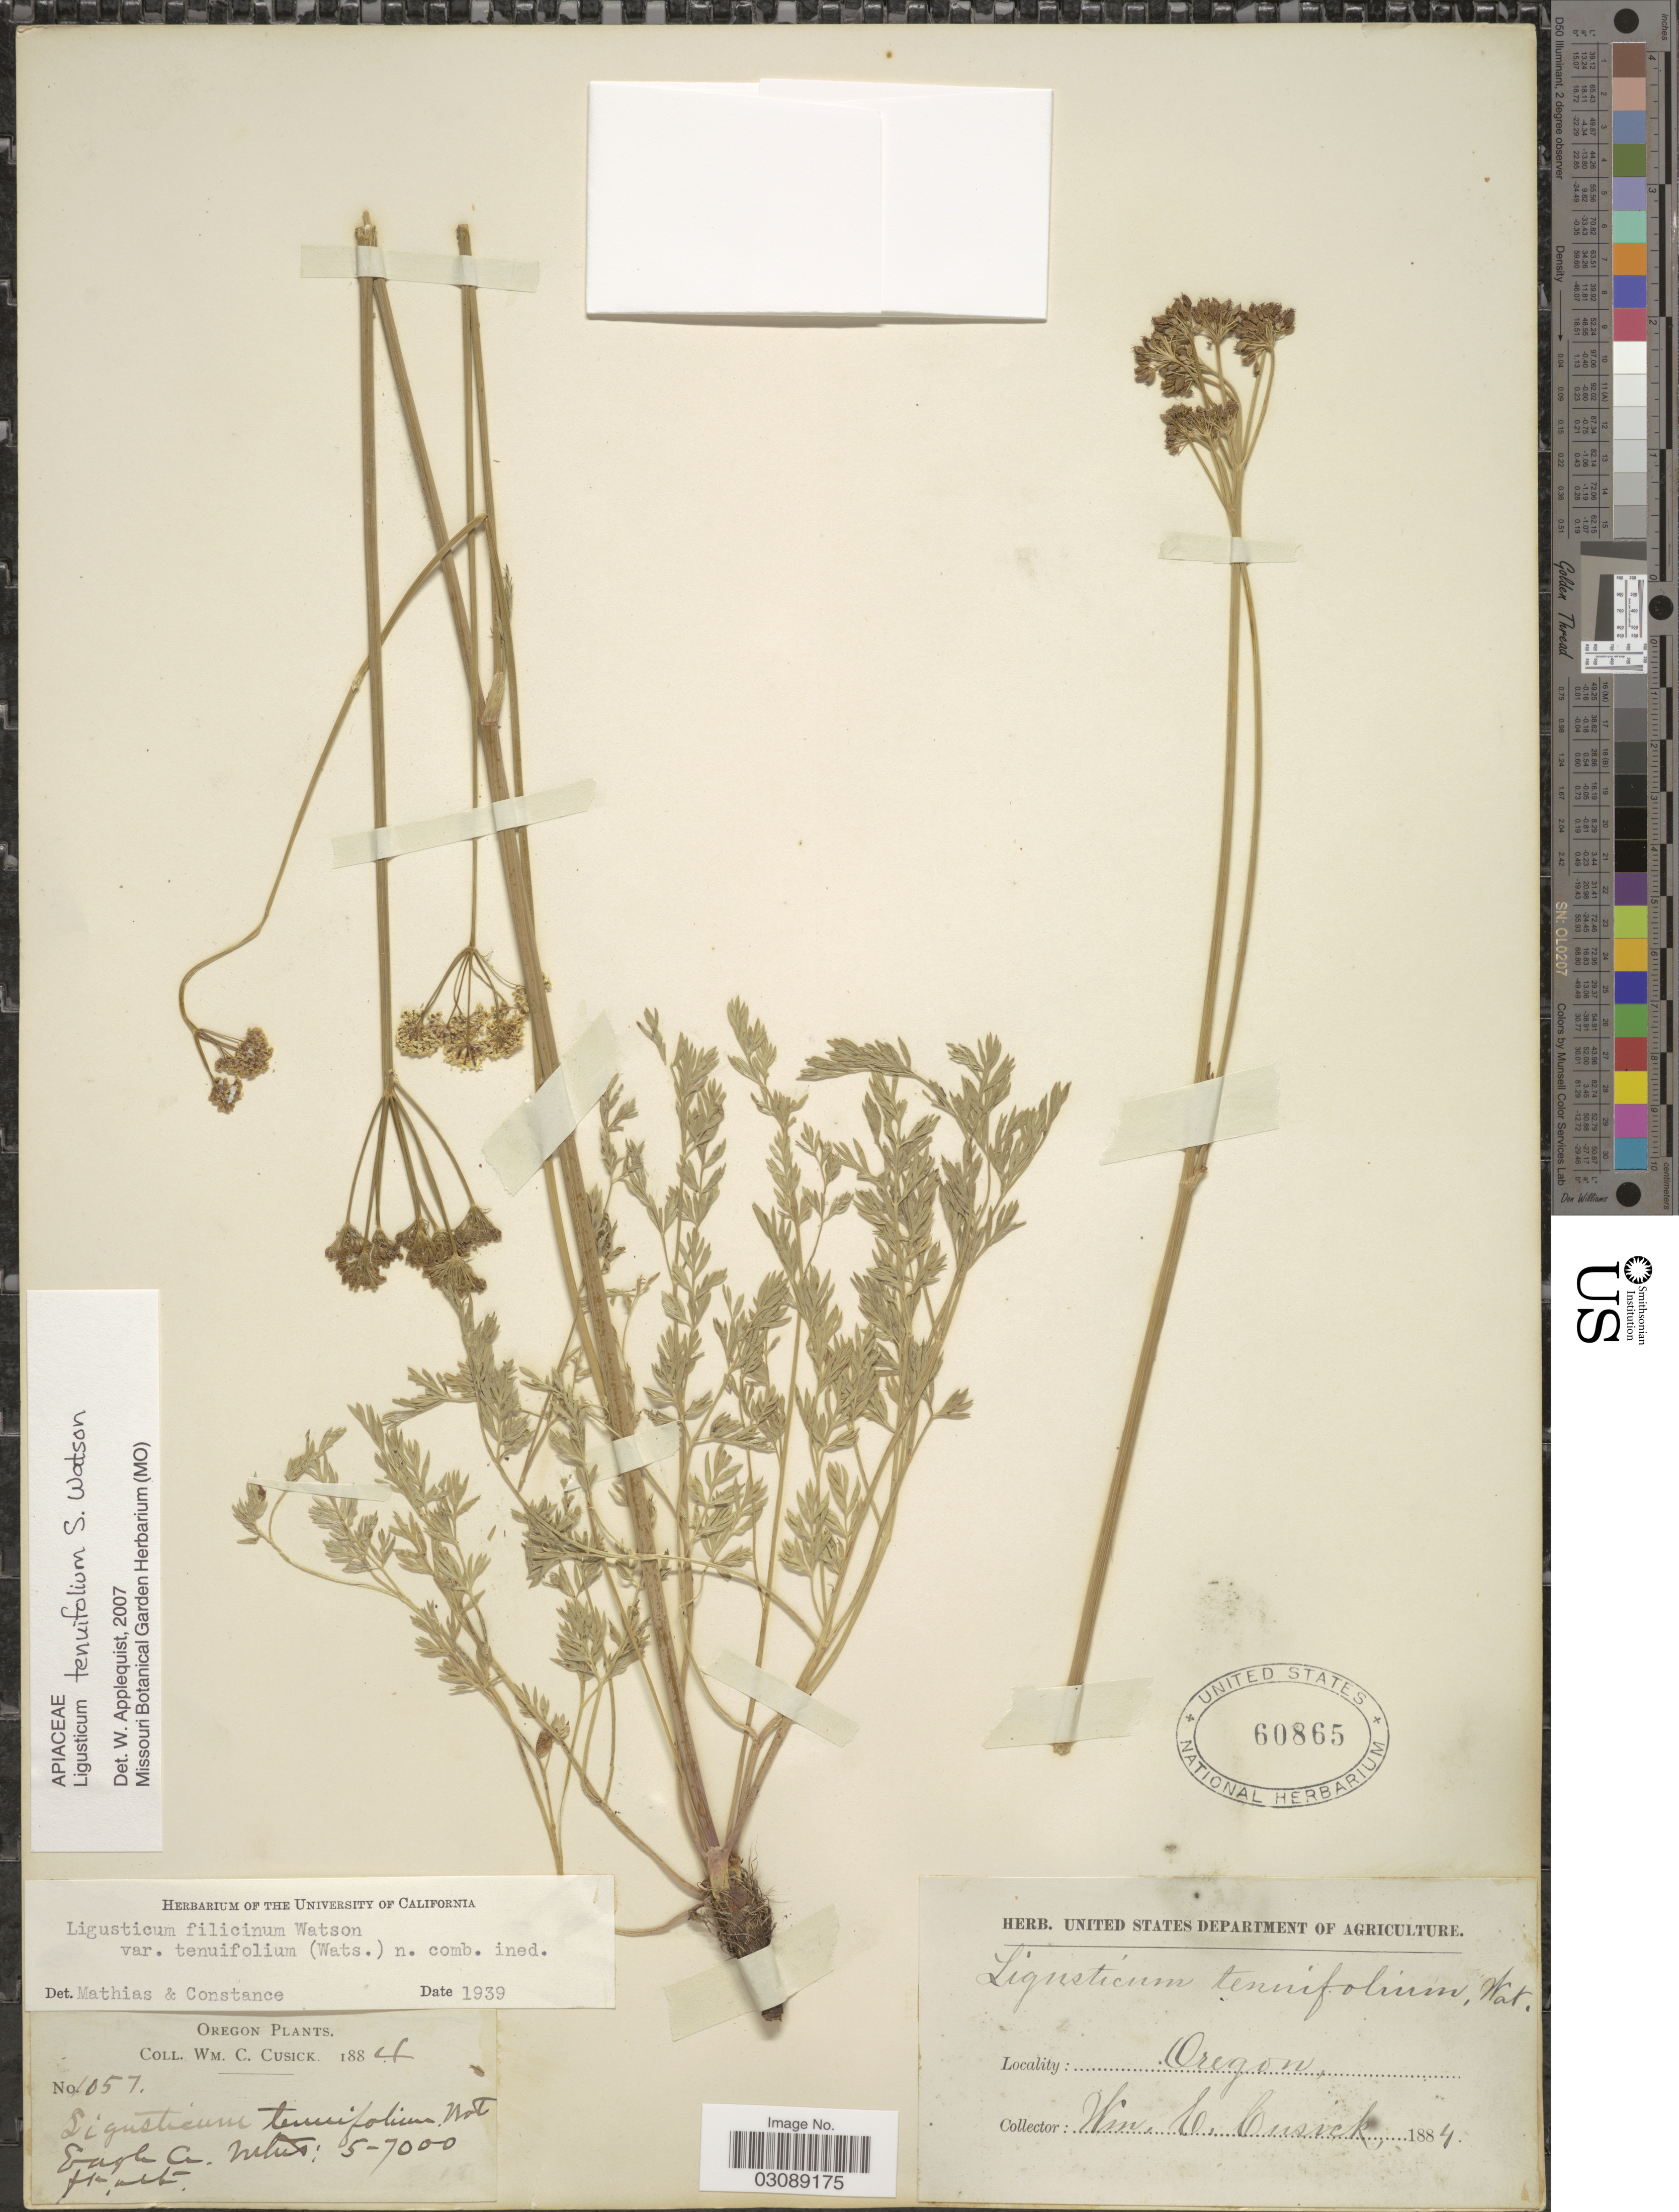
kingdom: Plantae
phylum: Tracheophyta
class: Magnoliopsida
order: Apiales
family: Apiaceae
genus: Ligusticum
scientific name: Ligusticum tenuifolium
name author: S. Watson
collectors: W. C. Cusick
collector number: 1057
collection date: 1884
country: United States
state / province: Oregon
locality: Eagle Cr. Mtns.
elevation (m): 1524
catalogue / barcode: US 60865